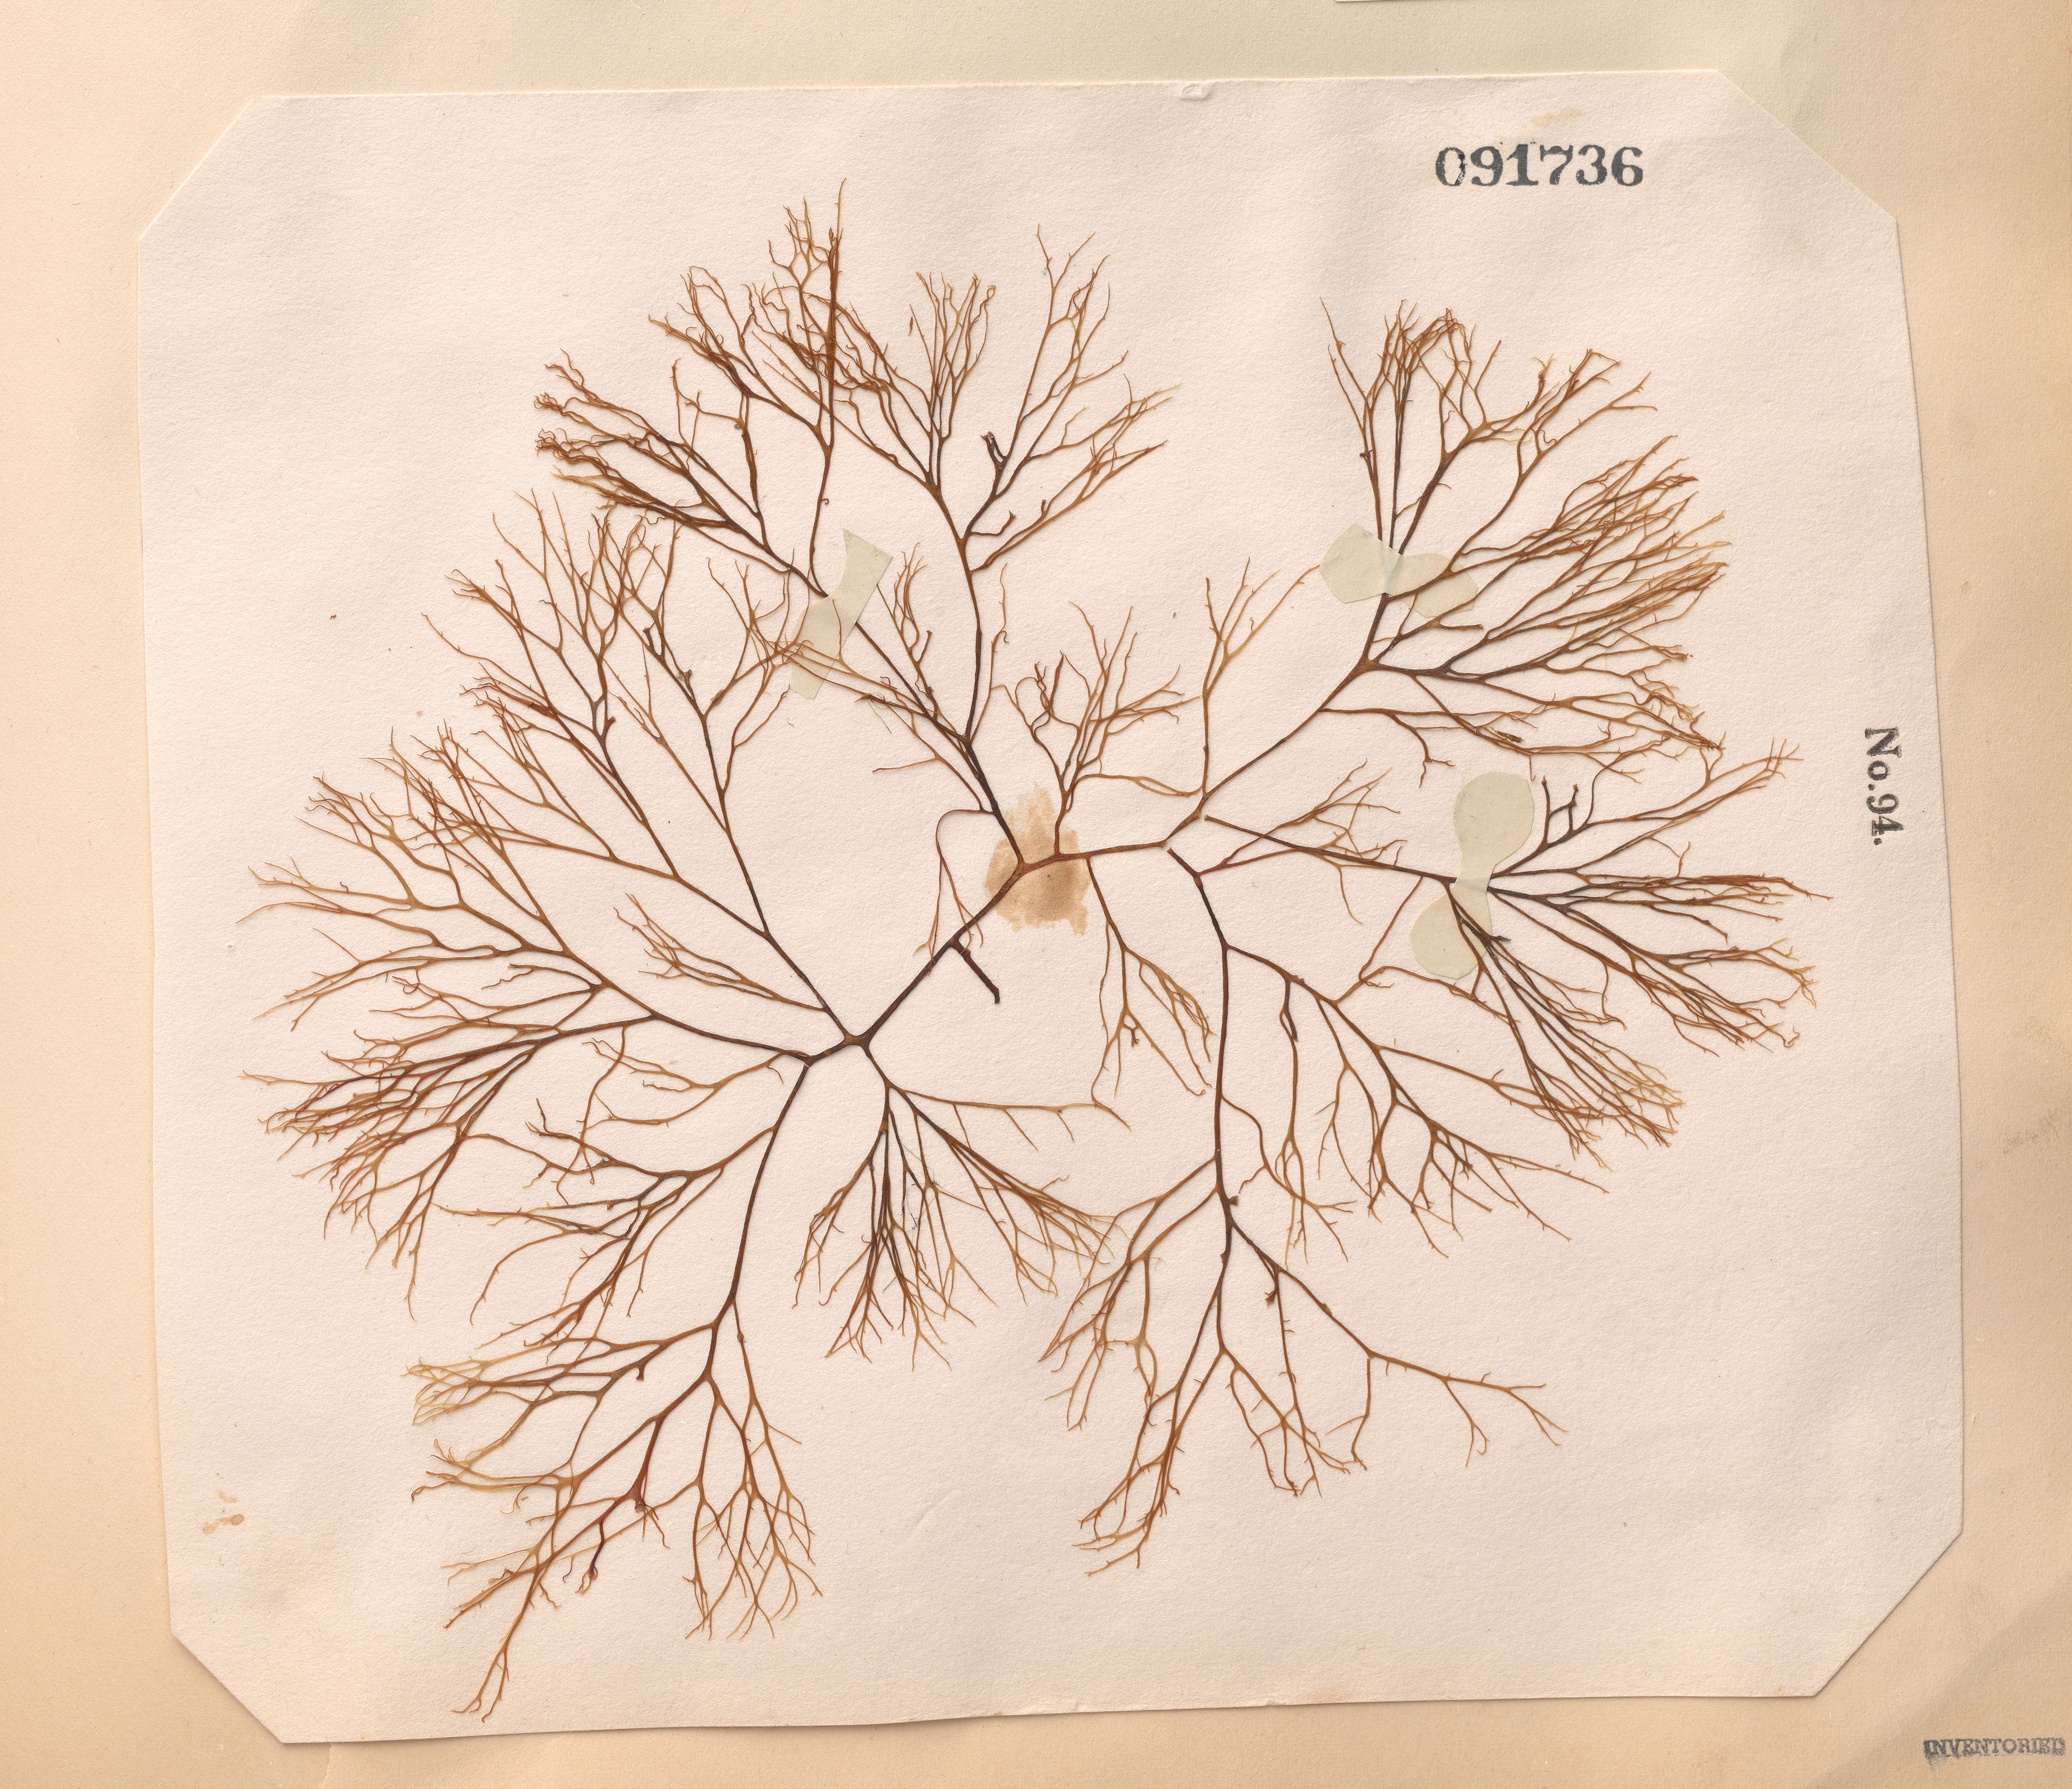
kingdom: Plantae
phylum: Rhodophyta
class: Florideophyceae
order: Gracilariales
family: Gracilariaceae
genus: Gracilariopsis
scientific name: Gracilariopsis longissima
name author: (S.G. Gmel.) Steentoft et al.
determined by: Algae name updating Project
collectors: C. Durant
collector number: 94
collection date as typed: Sum 1850 AND -- Fal 1850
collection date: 1850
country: United States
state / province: New Jersey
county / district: Hudson County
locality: Jersey City and The Narrows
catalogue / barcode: US 91736